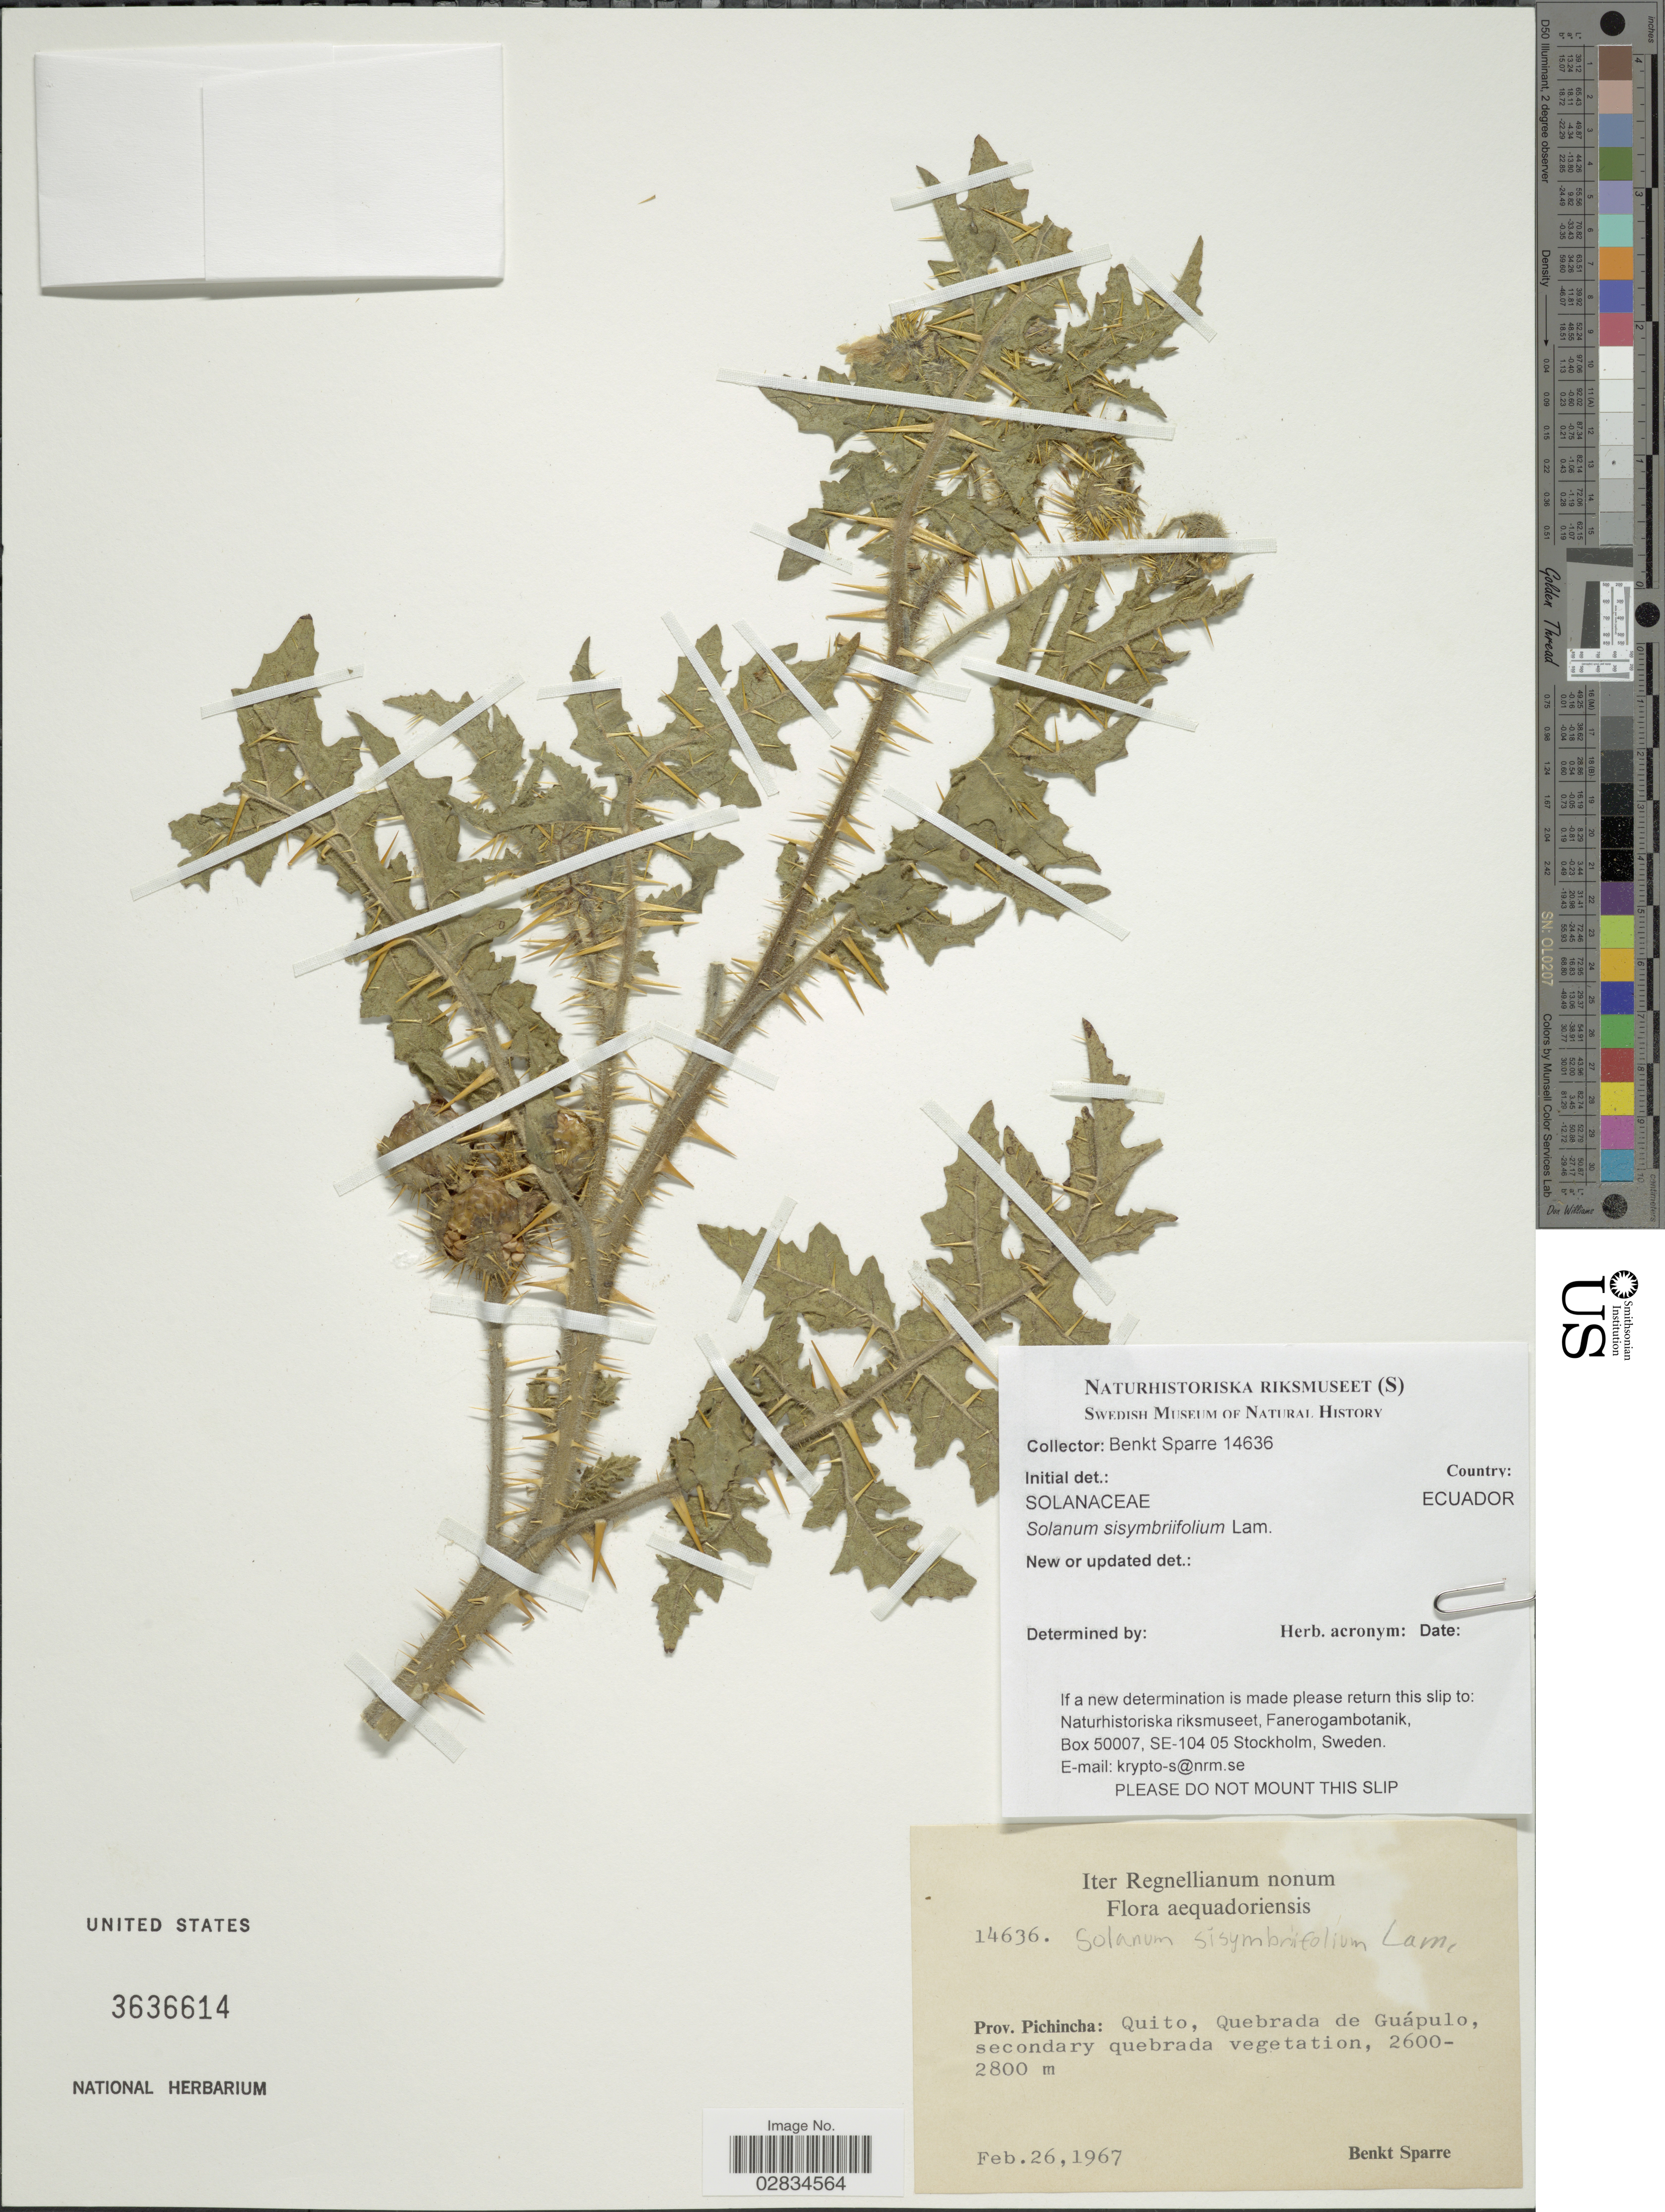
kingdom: Plantae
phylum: Tracheophyta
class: Magnoliopsida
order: Solanales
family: Solanaceae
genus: Solanum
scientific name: Solanum sisymbriifolium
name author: Lam.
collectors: B. Sparre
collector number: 14636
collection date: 1967-02-26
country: Ecuador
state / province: Pichincha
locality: Prov. Pichincha: Quito, Quebrada de Guápulo.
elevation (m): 2600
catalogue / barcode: US 3636614